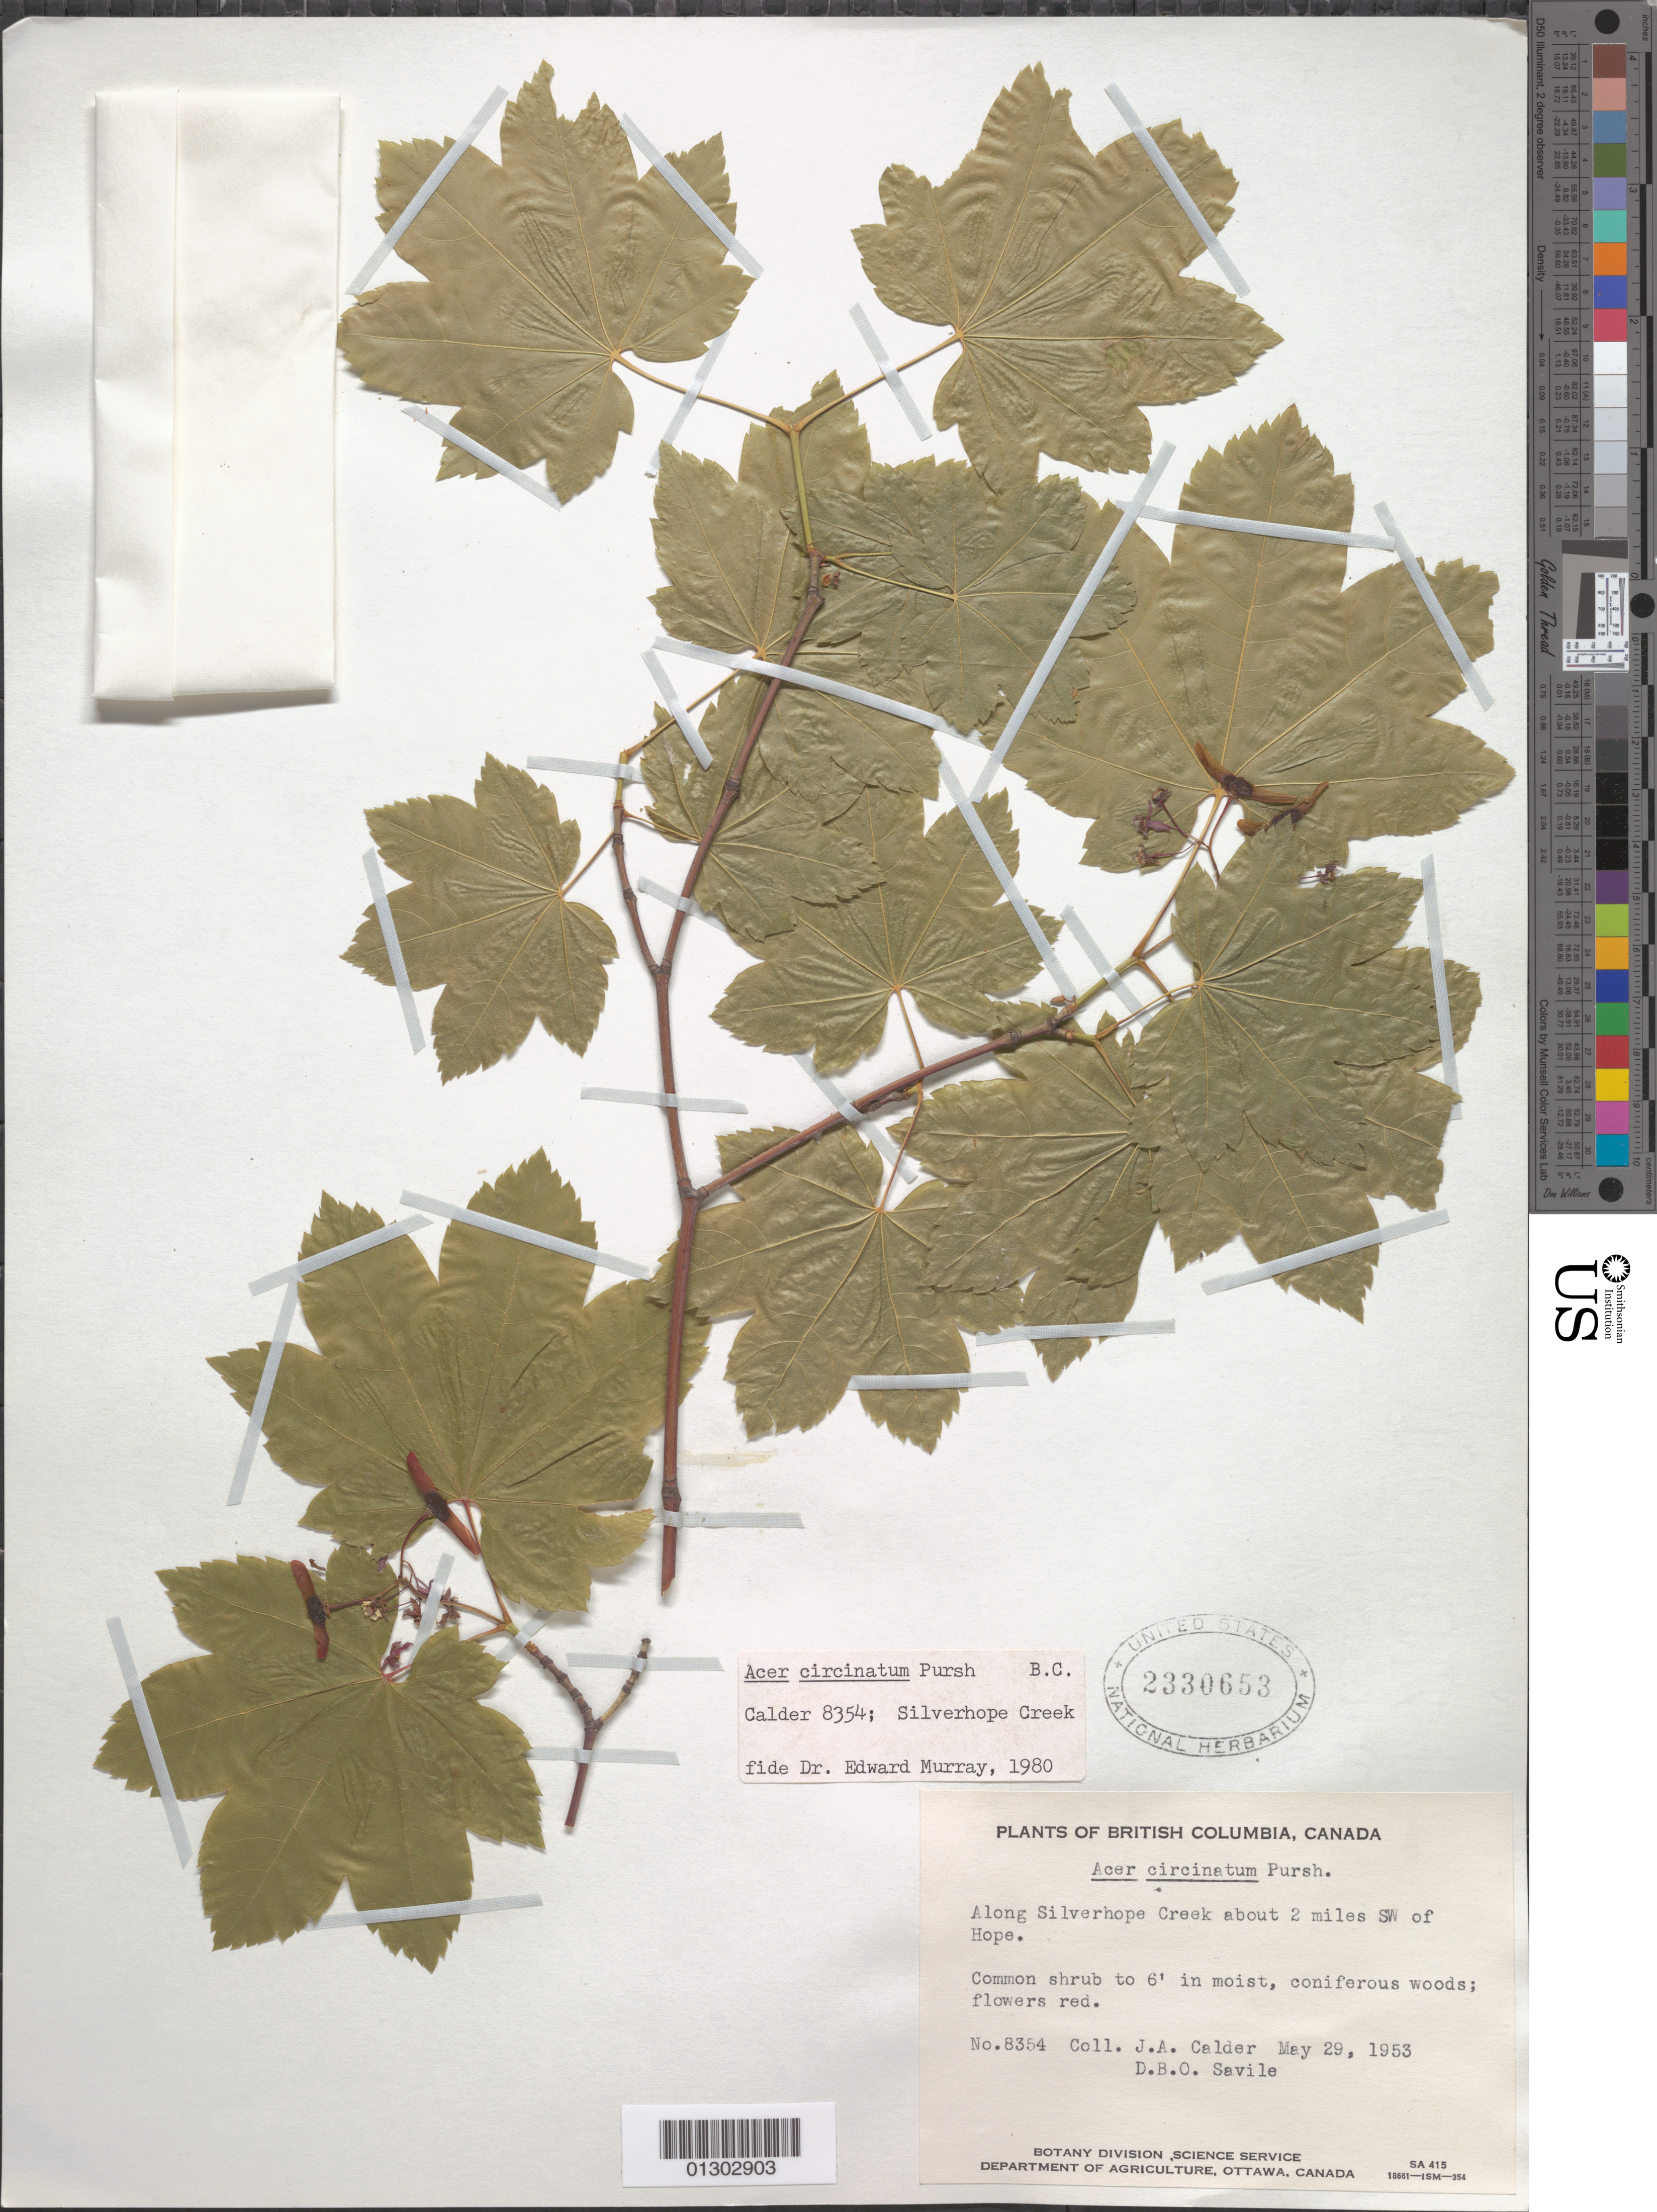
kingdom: Plantae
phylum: Tracheophyta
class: Magnoliopsida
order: Sapindales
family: Sapindaceae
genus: Acer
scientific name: Acer circinatum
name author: Pursh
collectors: J. A. Calder & D. Savile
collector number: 8354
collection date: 1953-05-29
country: Canada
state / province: British Columbia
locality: Hope. Silverhope Creek, about 2 miles SW of Hope.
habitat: In moist, coniferous woods.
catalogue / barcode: US 2330653